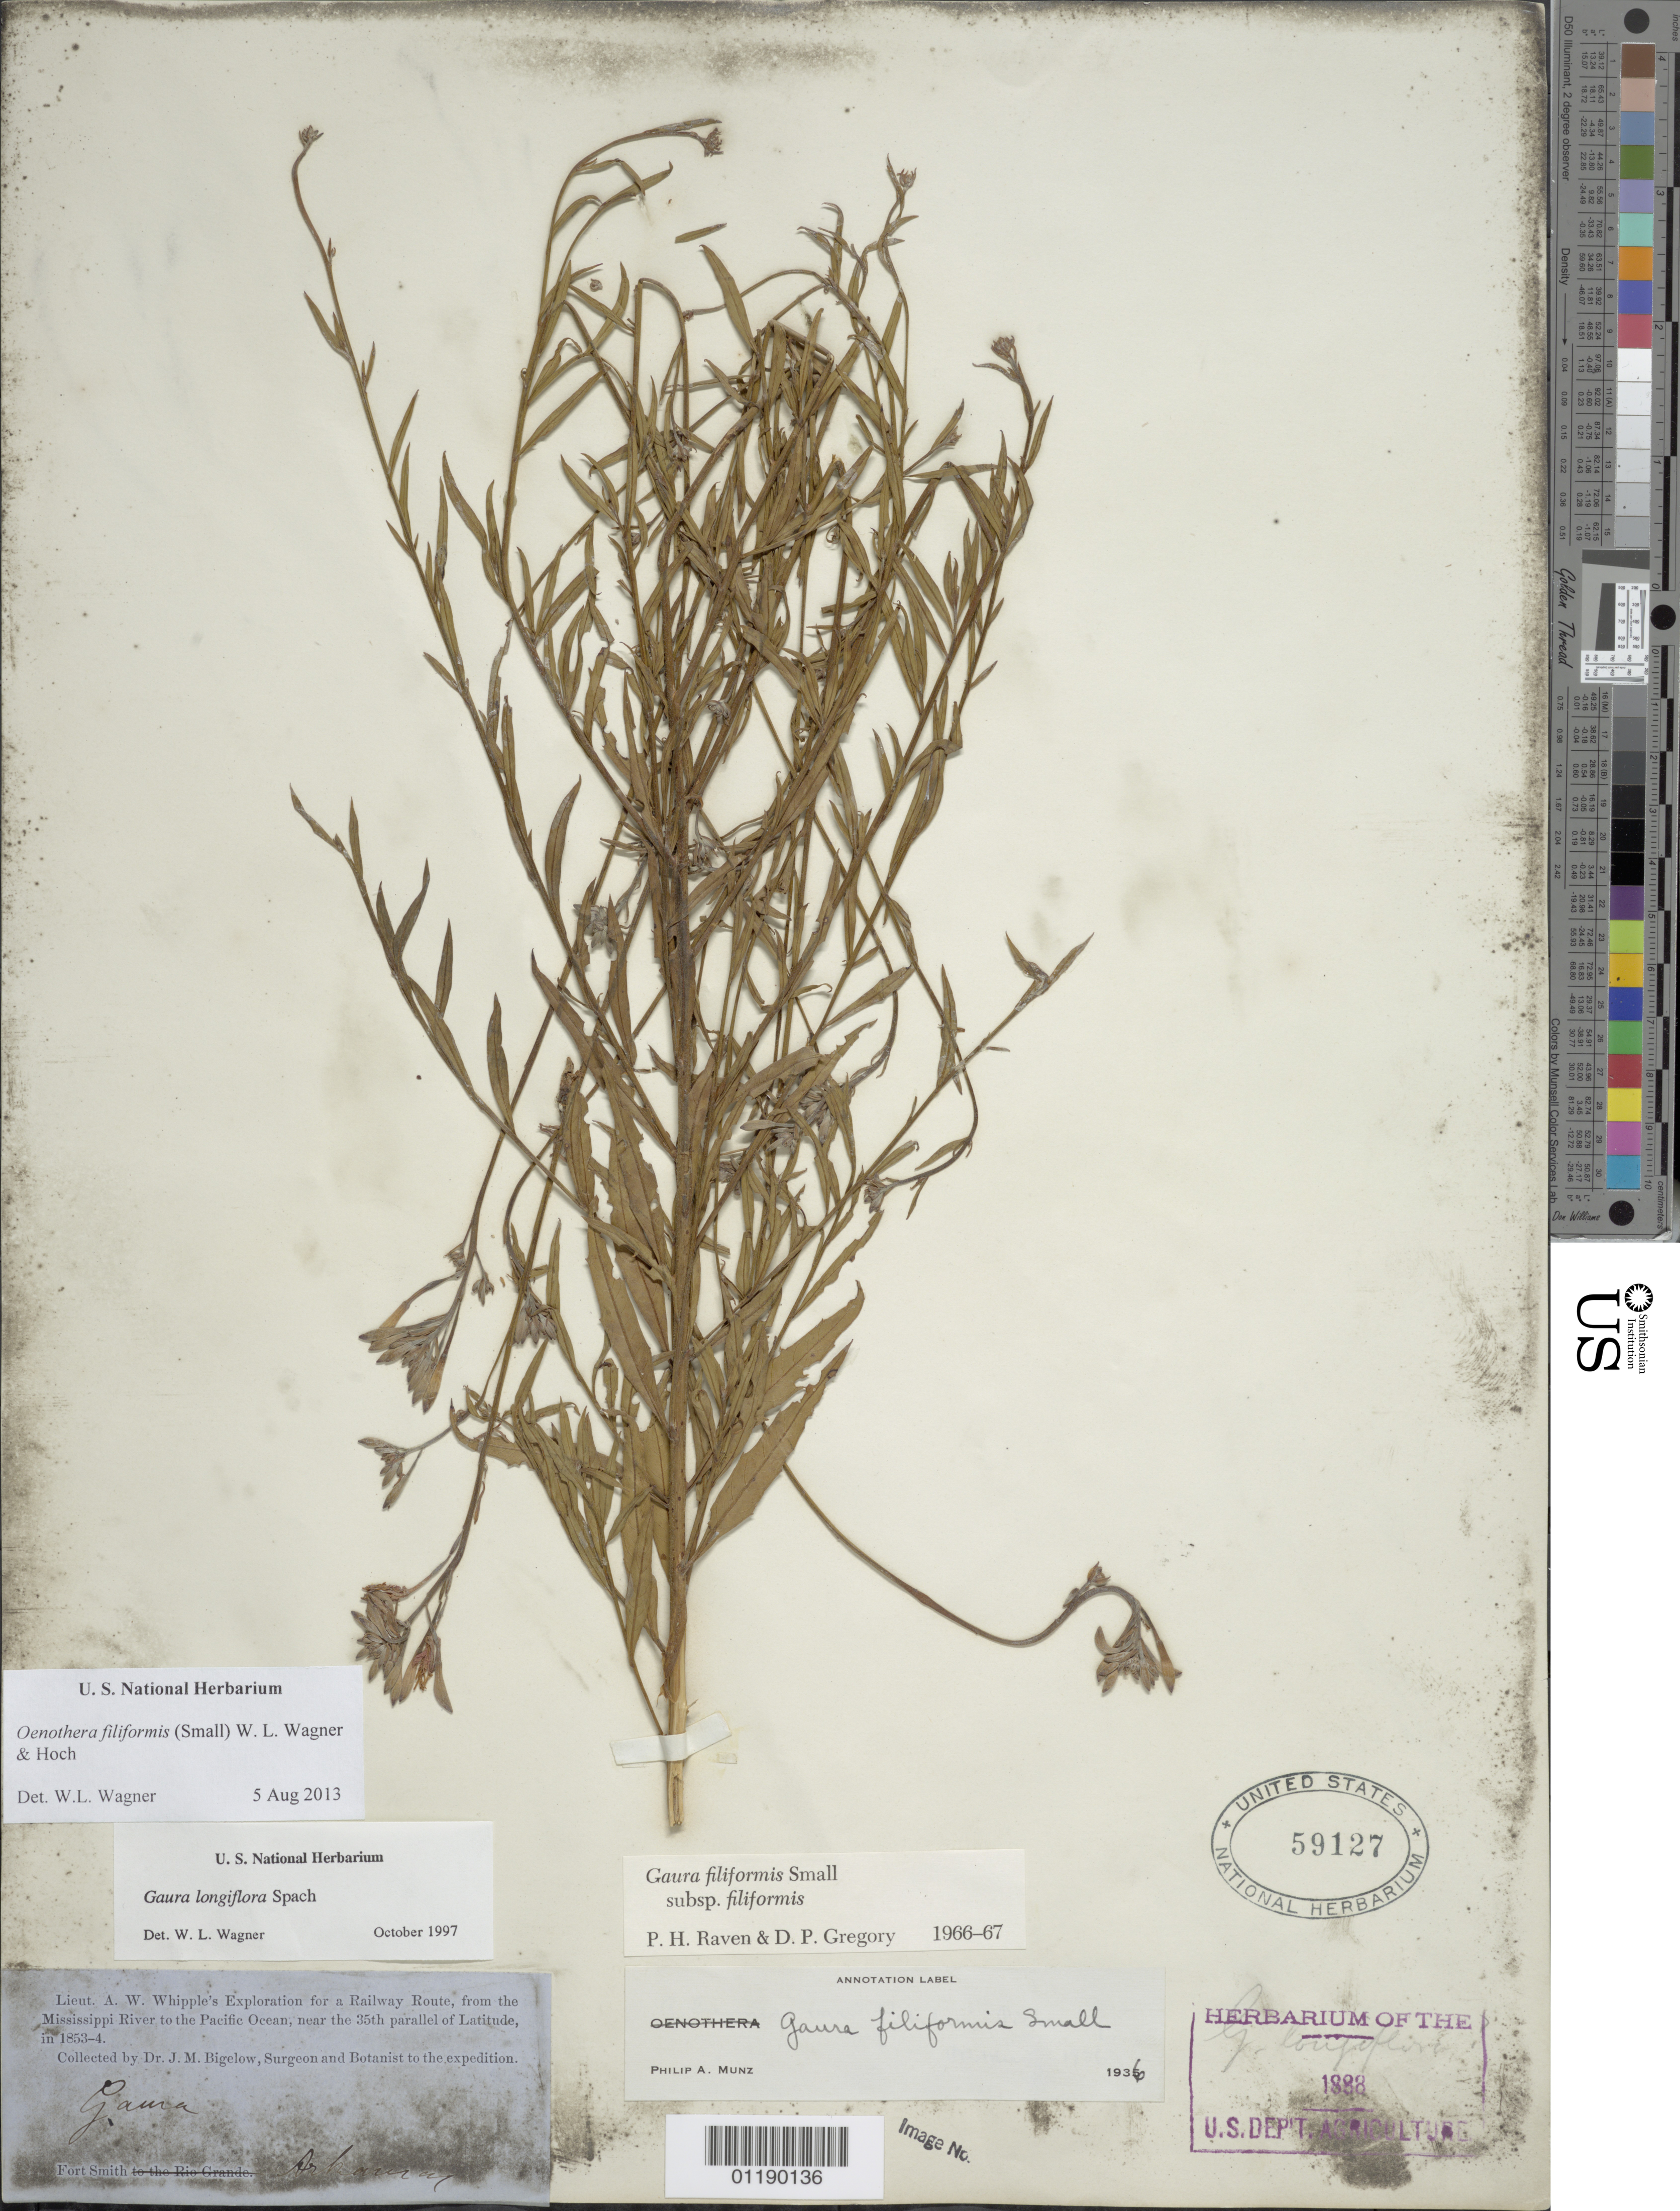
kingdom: Plantae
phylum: Tracheophyta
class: Magnoliopsida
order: Myrtales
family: Onagraceae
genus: Oenothera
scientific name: Oenothera filiformis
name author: (Small) W.L. Wagner & Hoch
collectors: J. M. Bigelow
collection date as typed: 1853 to -- --- 1854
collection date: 1853/1854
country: United States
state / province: Arkansas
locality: Fort Smith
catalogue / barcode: US 59127